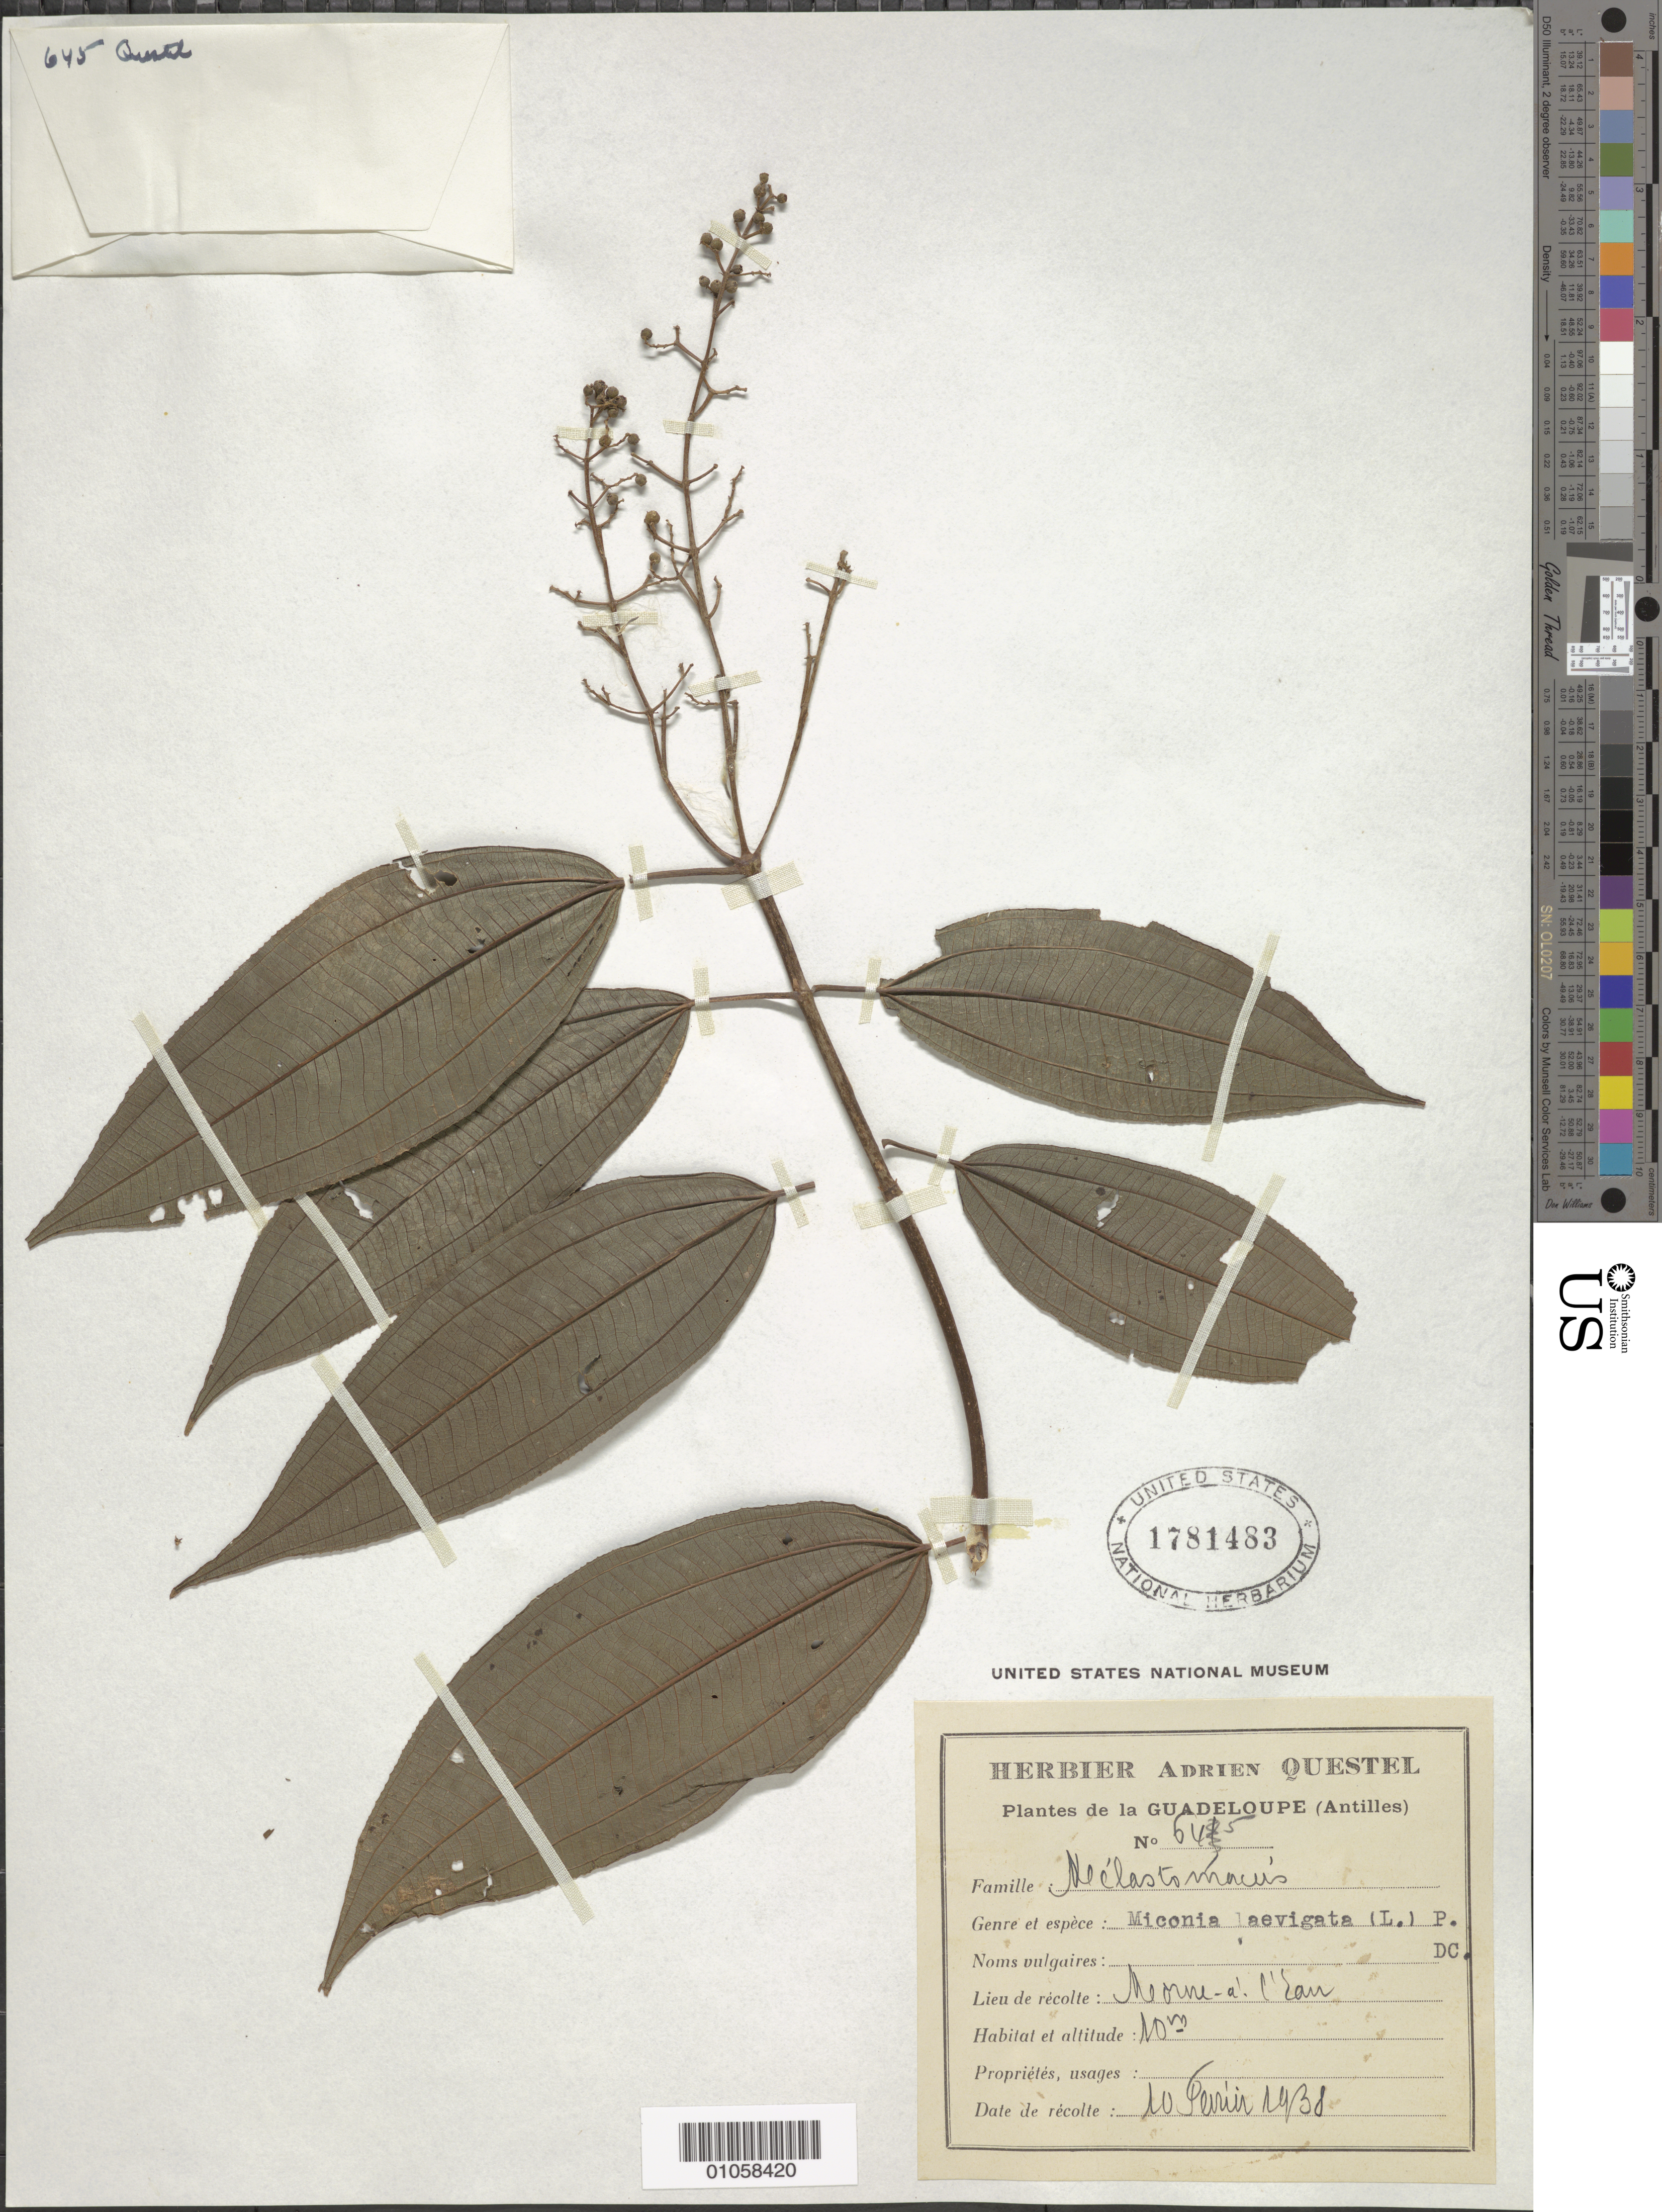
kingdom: Plantae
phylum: Tracheophyta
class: Magnoliopsida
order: Myrtales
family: Melastomataceae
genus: Miconia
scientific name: Miconia laevigata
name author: (L.) D. Don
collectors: A. Questel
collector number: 645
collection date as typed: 10 Feb 1938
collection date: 1938-02-10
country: Guadeloupe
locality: Morne à L'Eau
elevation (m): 10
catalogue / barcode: US 1781483